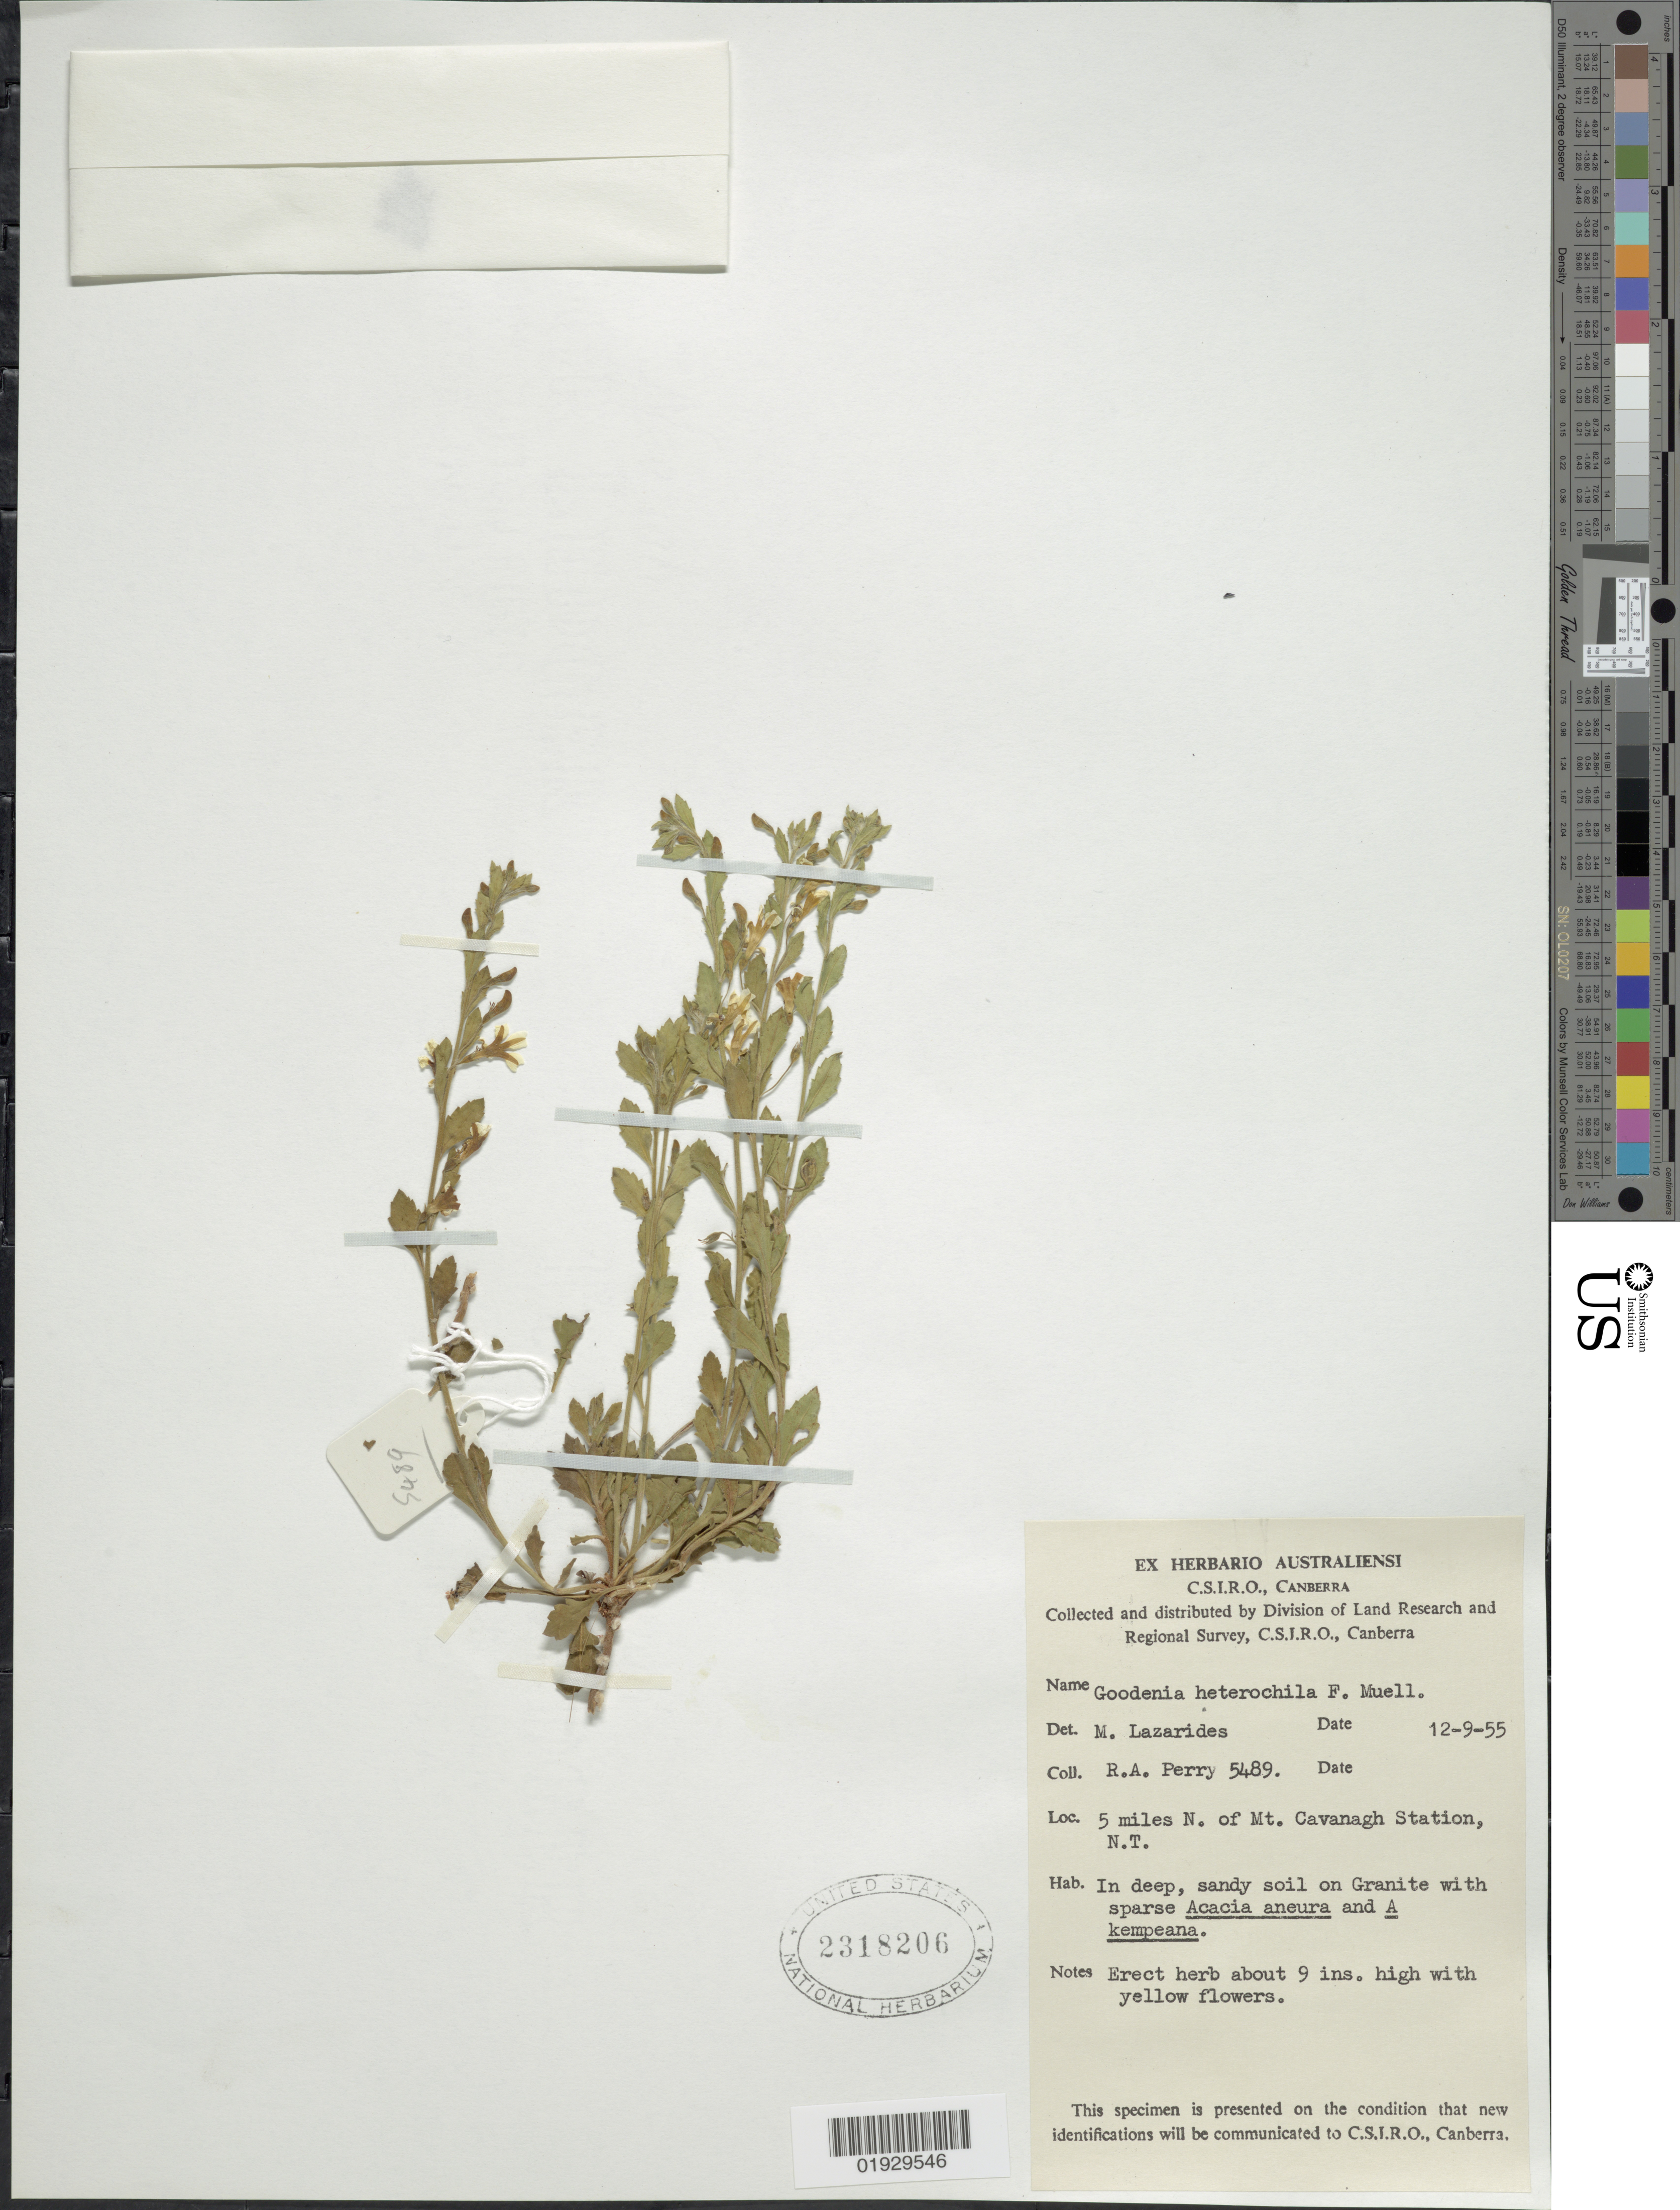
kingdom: Plantae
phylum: Tracheophyta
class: Magnoliopsida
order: Asterales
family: Goodeniaceae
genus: Goodenia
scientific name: Goodenia heterochila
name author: F. Muell.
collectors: Perry, R. A.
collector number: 5489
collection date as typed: Transcribed d/m/y: 12/9/55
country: Australia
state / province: Northern Territory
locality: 5 miles N. of Mt. Cavanagh Station, N.T.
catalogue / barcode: US 2318206